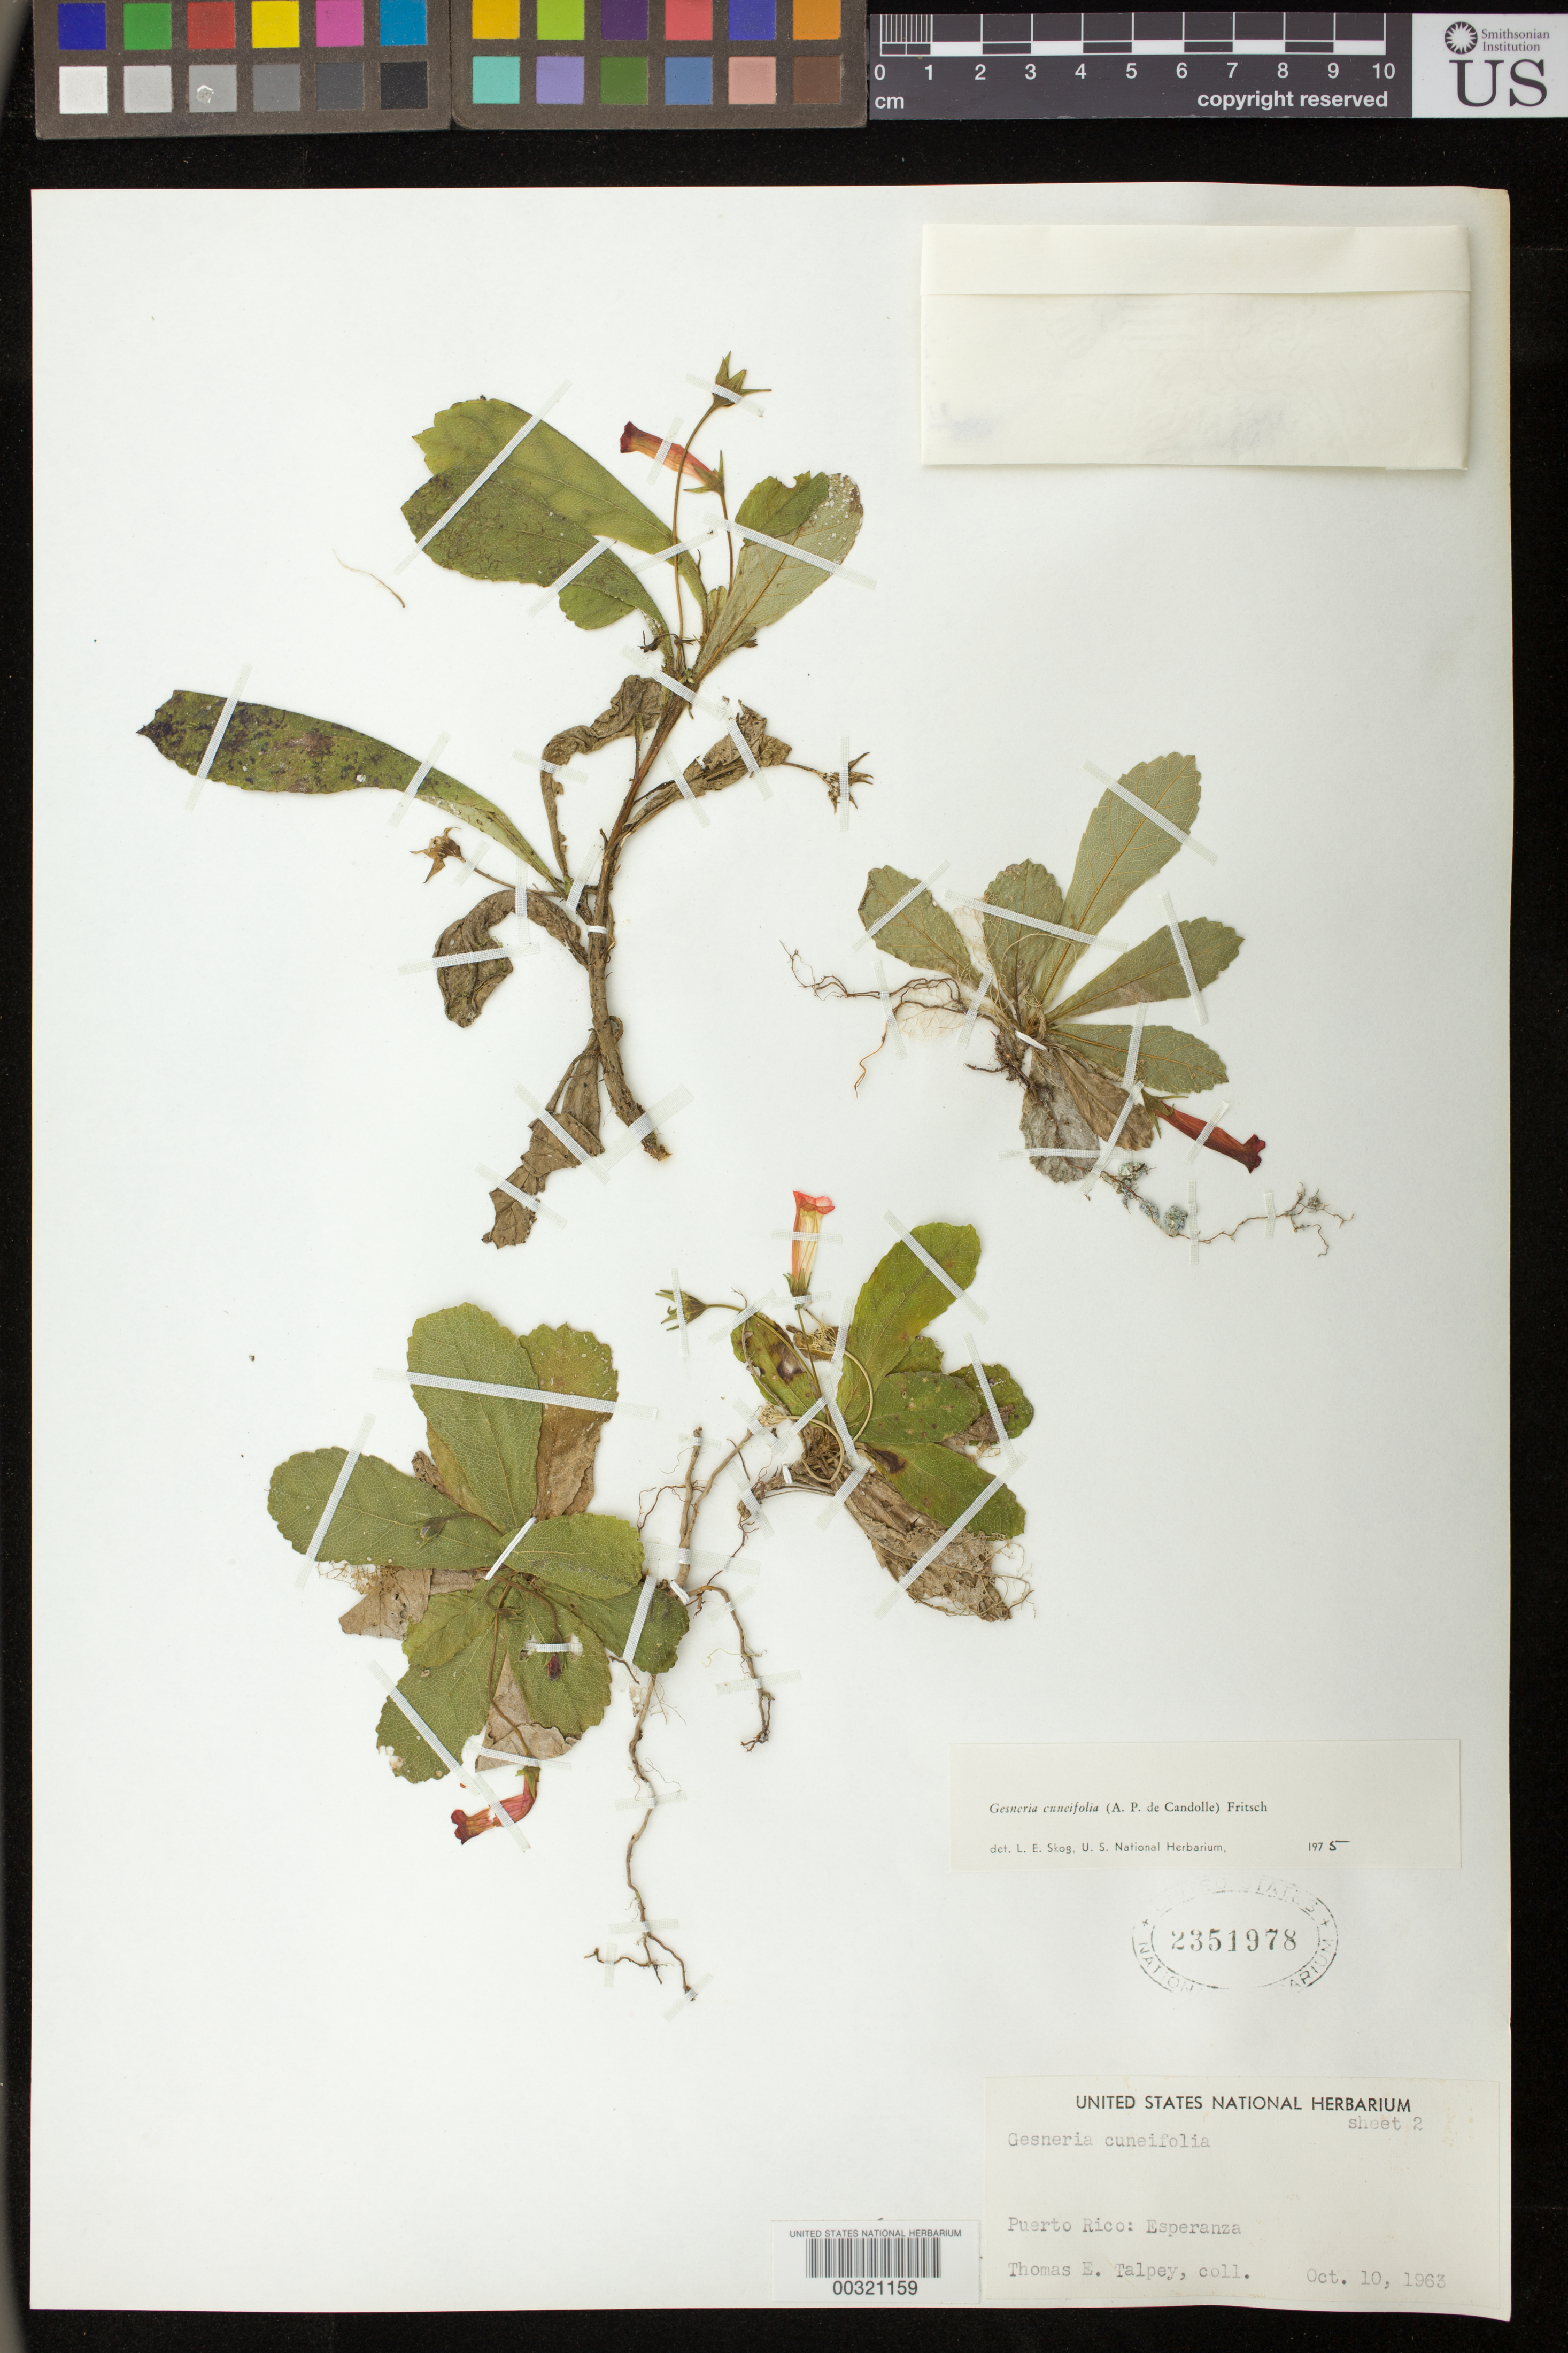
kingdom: Plantae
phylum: Tracheophyta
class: Magnoliopsida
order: Lamiales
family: Gesneriaceae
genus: Gesneria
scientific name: Gesneria cuneifolia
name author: (DC.) Fritsch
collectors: T. Talpey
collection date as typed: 10 Oct 1963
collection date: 1963-10-10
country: Puerto Rico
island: Puerto Rico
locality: Esperanza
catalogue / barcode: US 2351978